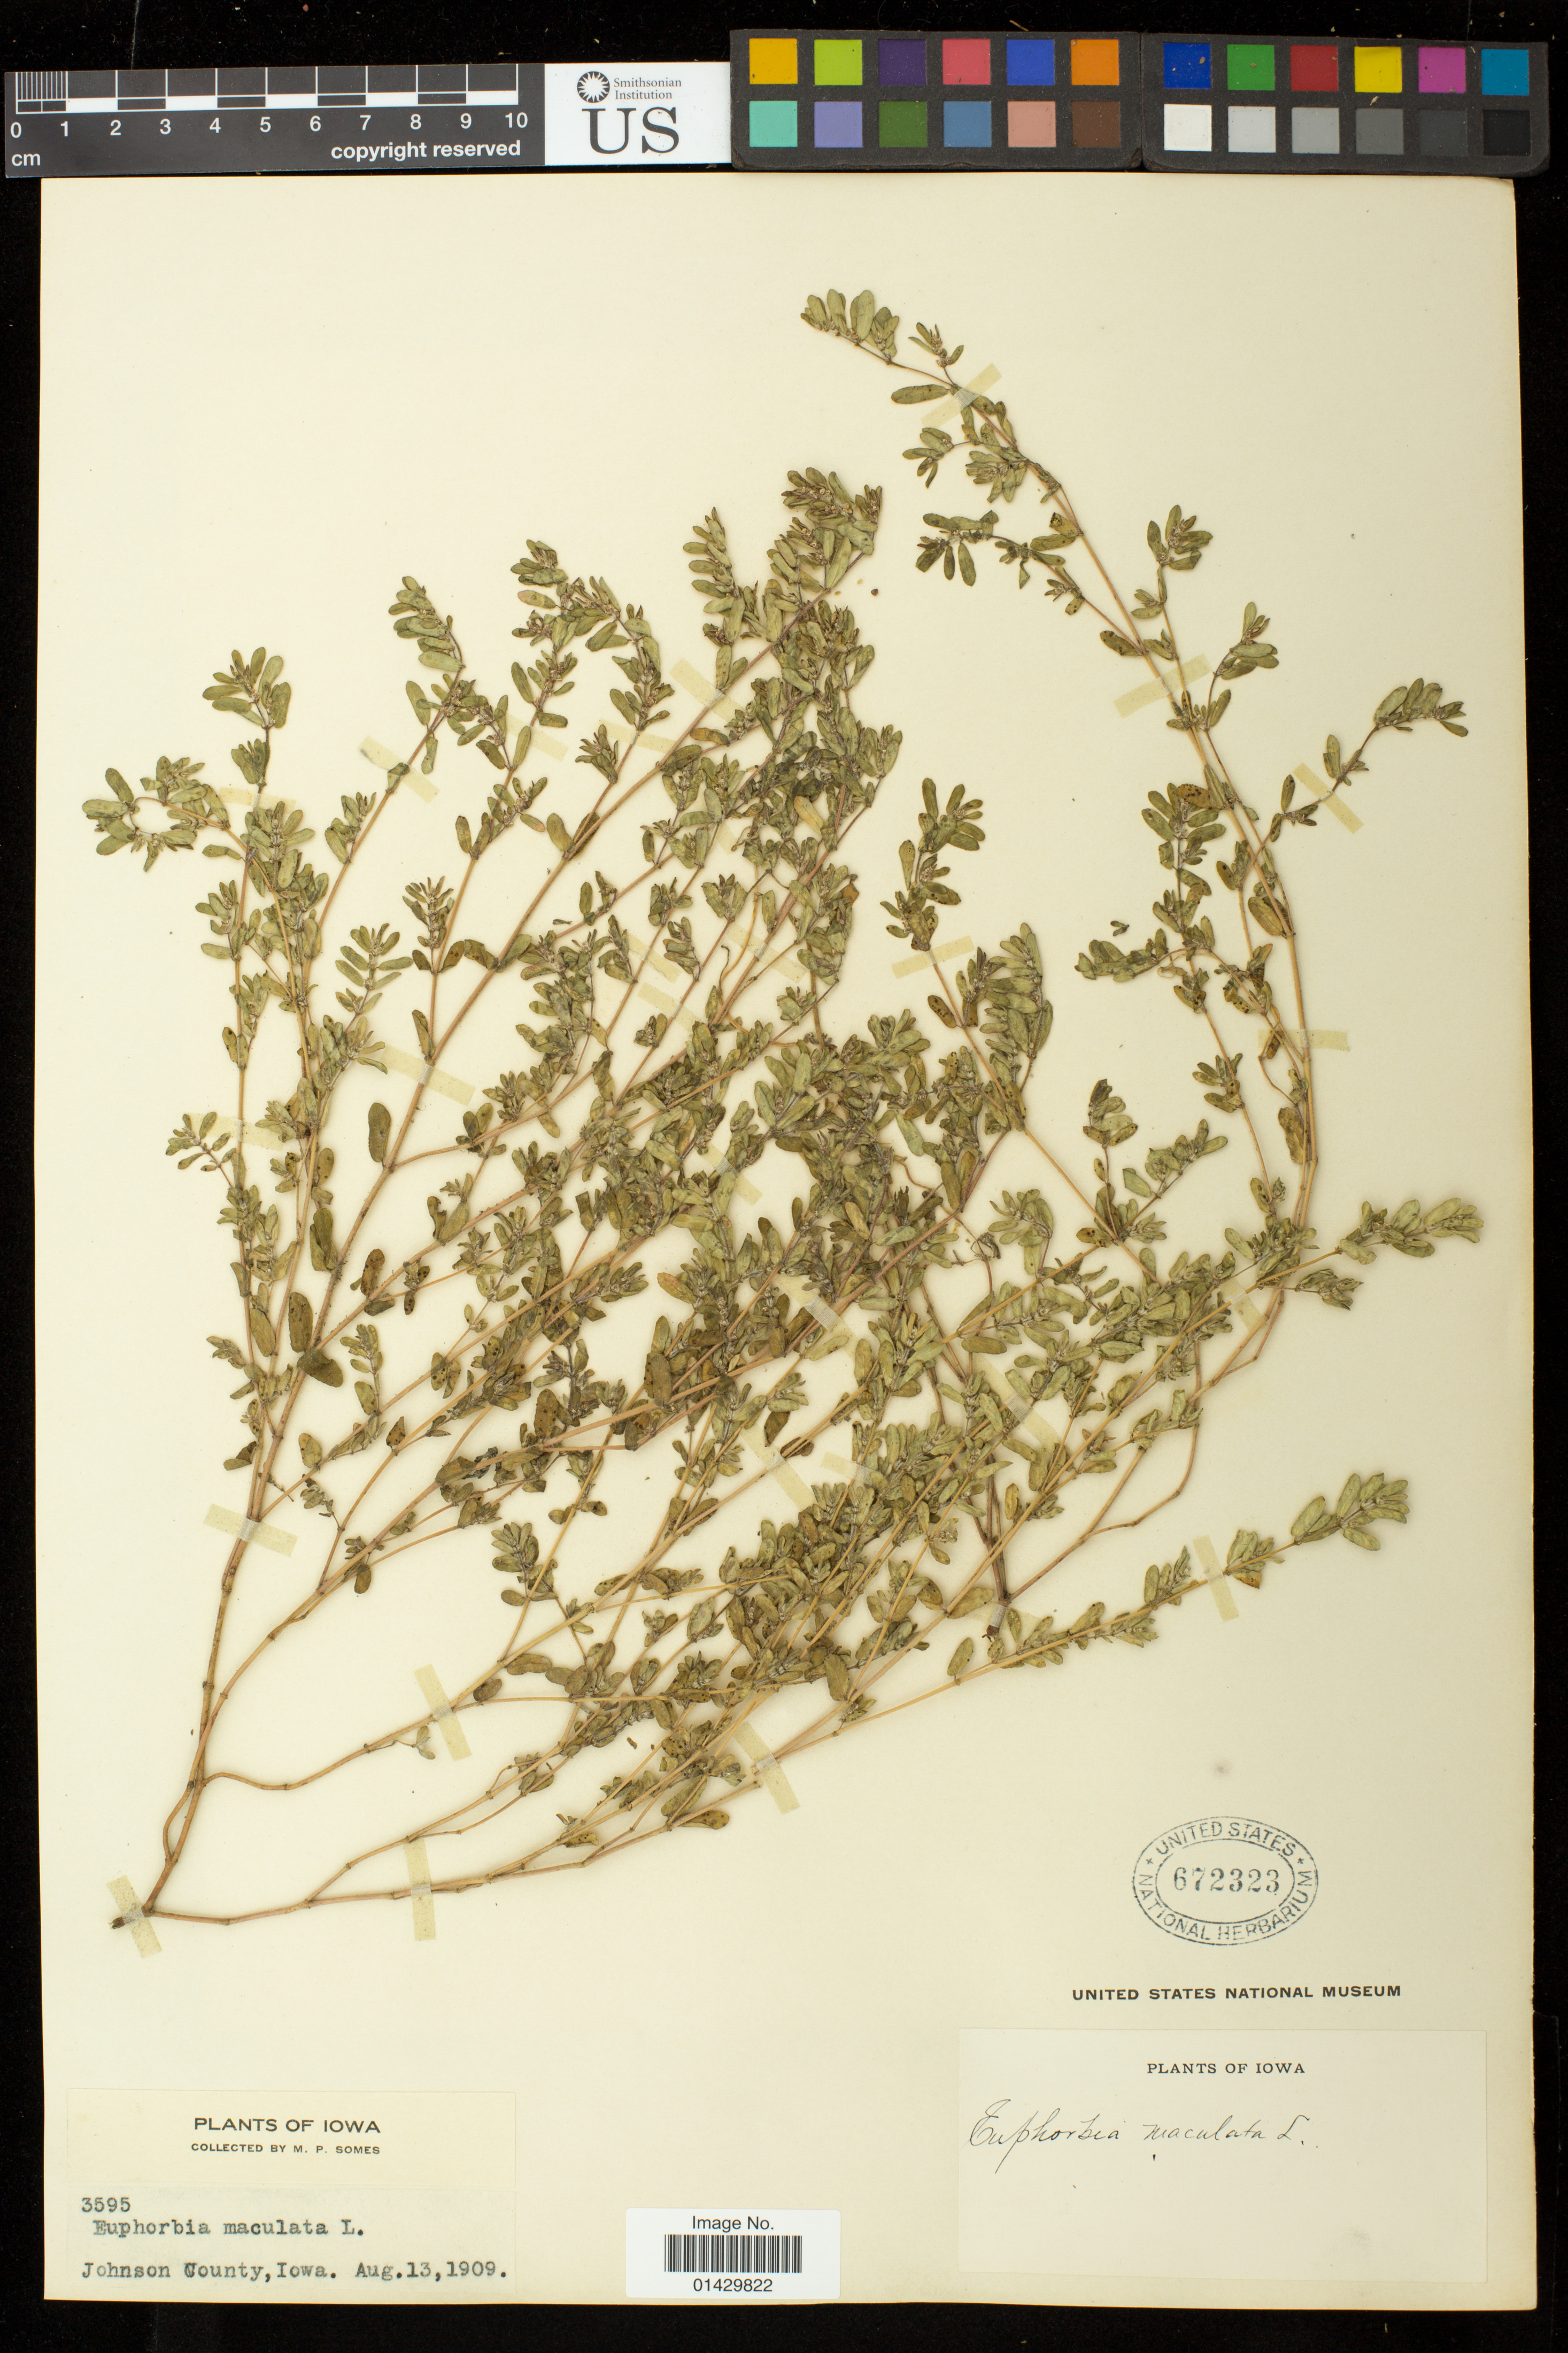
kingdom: Plantae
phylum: Tracheophyta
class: Magnoliopsida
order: Malpighiales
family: Euphorbiaceae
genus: Euphorbia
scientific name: Euphorbia maculata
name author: L.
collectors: M. Somes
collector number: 3595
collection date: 1909-08-13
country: United States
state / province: Iowa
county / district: Johnson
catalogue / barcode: US 672323